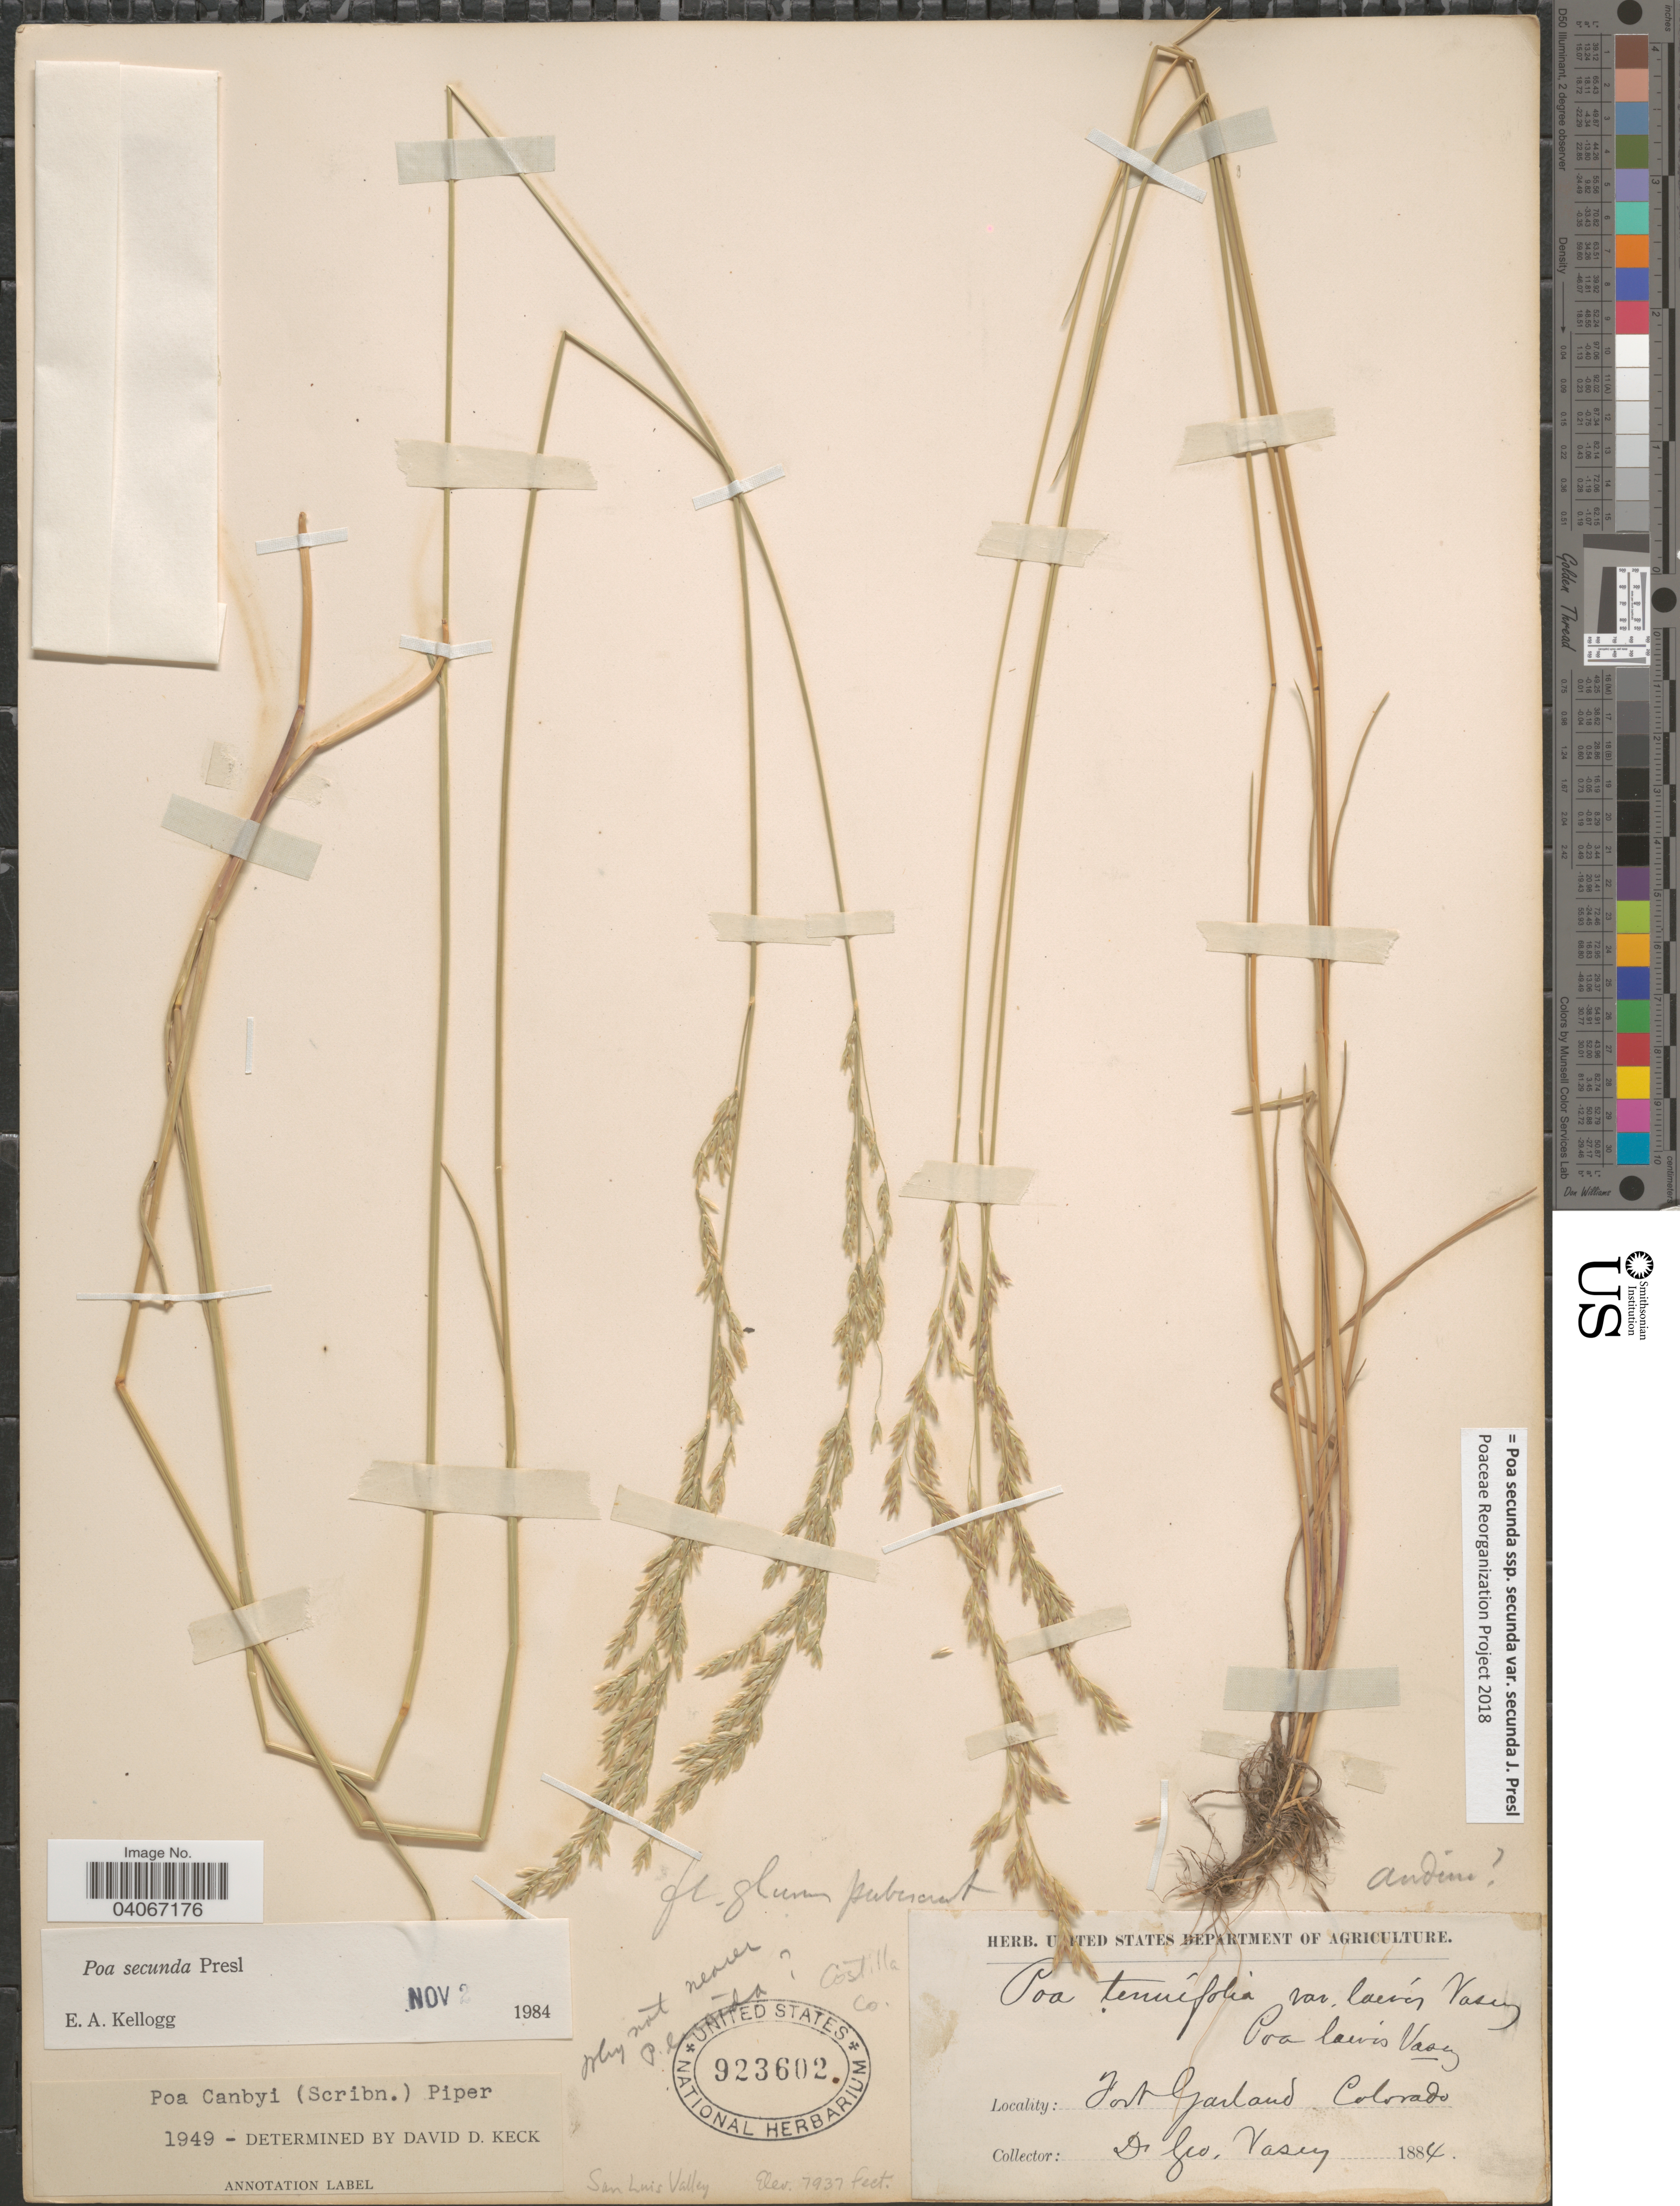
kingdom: Plantae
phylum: Tracheophyta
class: Liliopsida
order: Poales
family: Poaceae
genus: Poa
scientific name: Poa secunda subsp. secunda var. secunda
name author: J. Presl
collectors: G. Vasey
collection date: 1884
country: United States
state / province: Colorado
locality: Fort Garland. Costille Co. San Luis Valley.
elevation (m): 2419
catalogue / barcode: US 923602